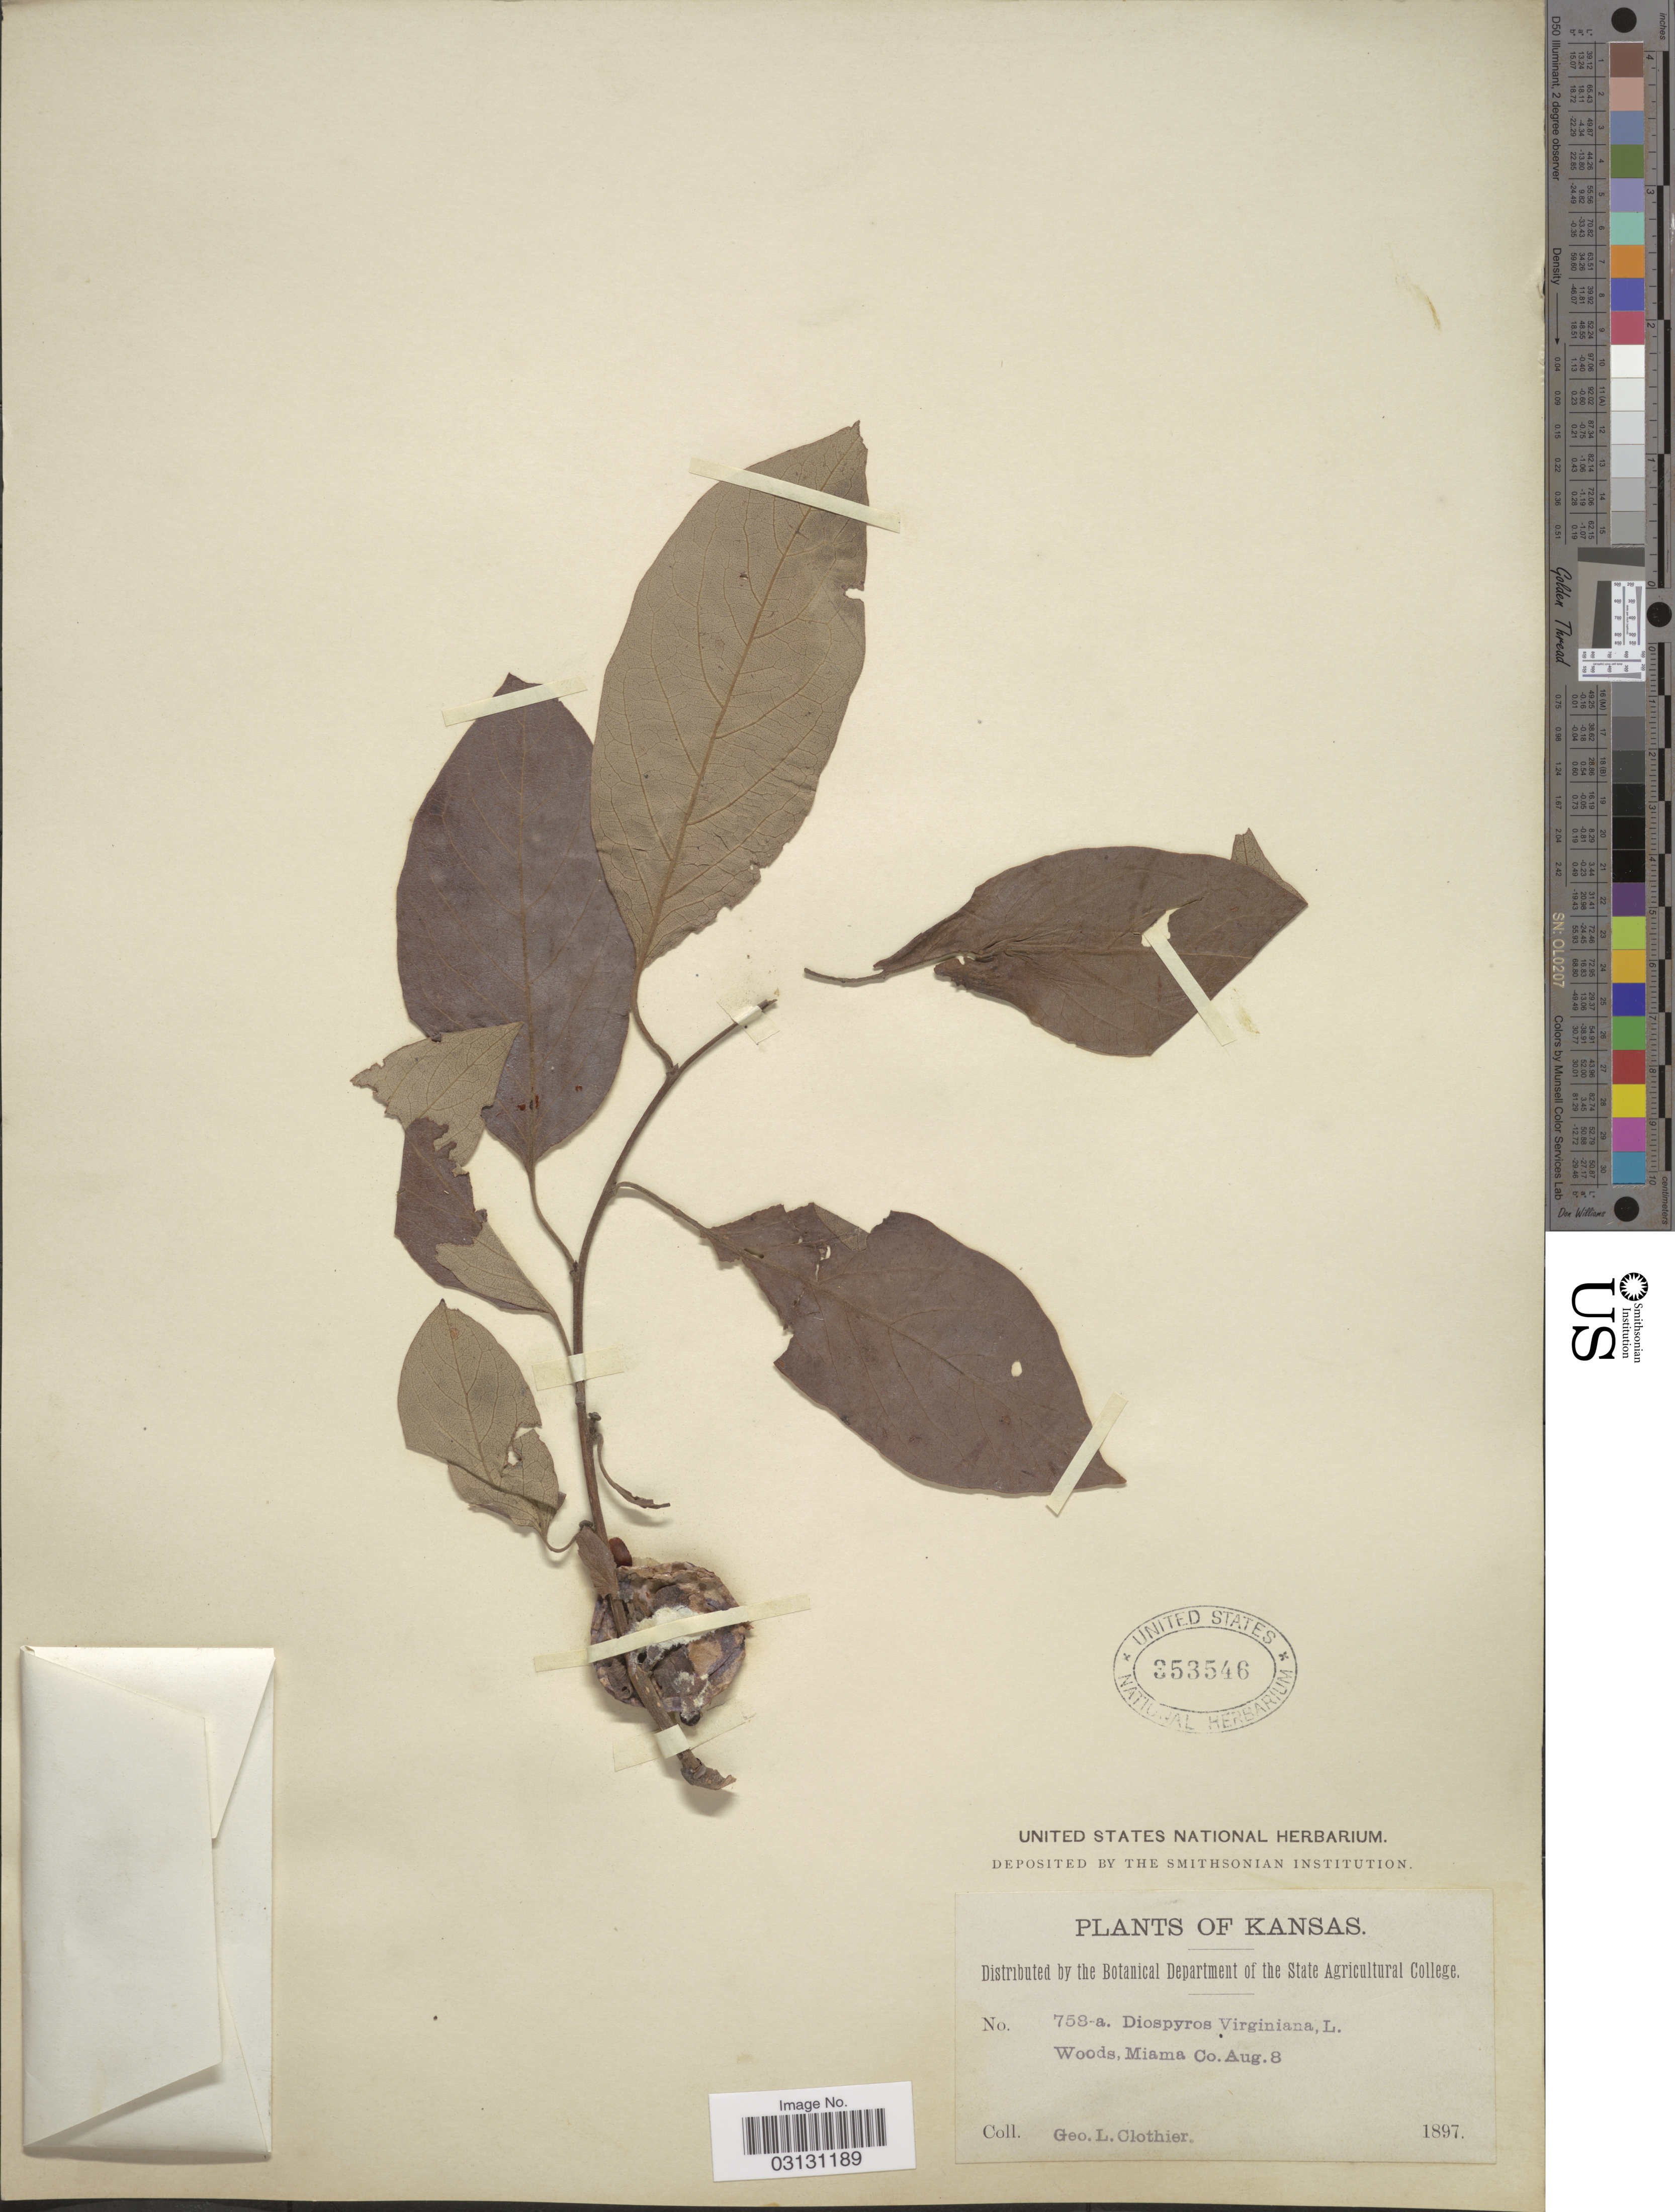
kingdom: Plantae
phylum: Tracheophyta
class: Magnoliopsida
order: Ericales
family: Ebenaceae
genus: Diospyros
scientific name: Diospyros virginiana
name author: L.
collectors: G. Clothier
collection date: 1897-08-08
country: United States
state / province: Kansas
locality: Woods, Miama Co.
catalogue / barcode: US 353546